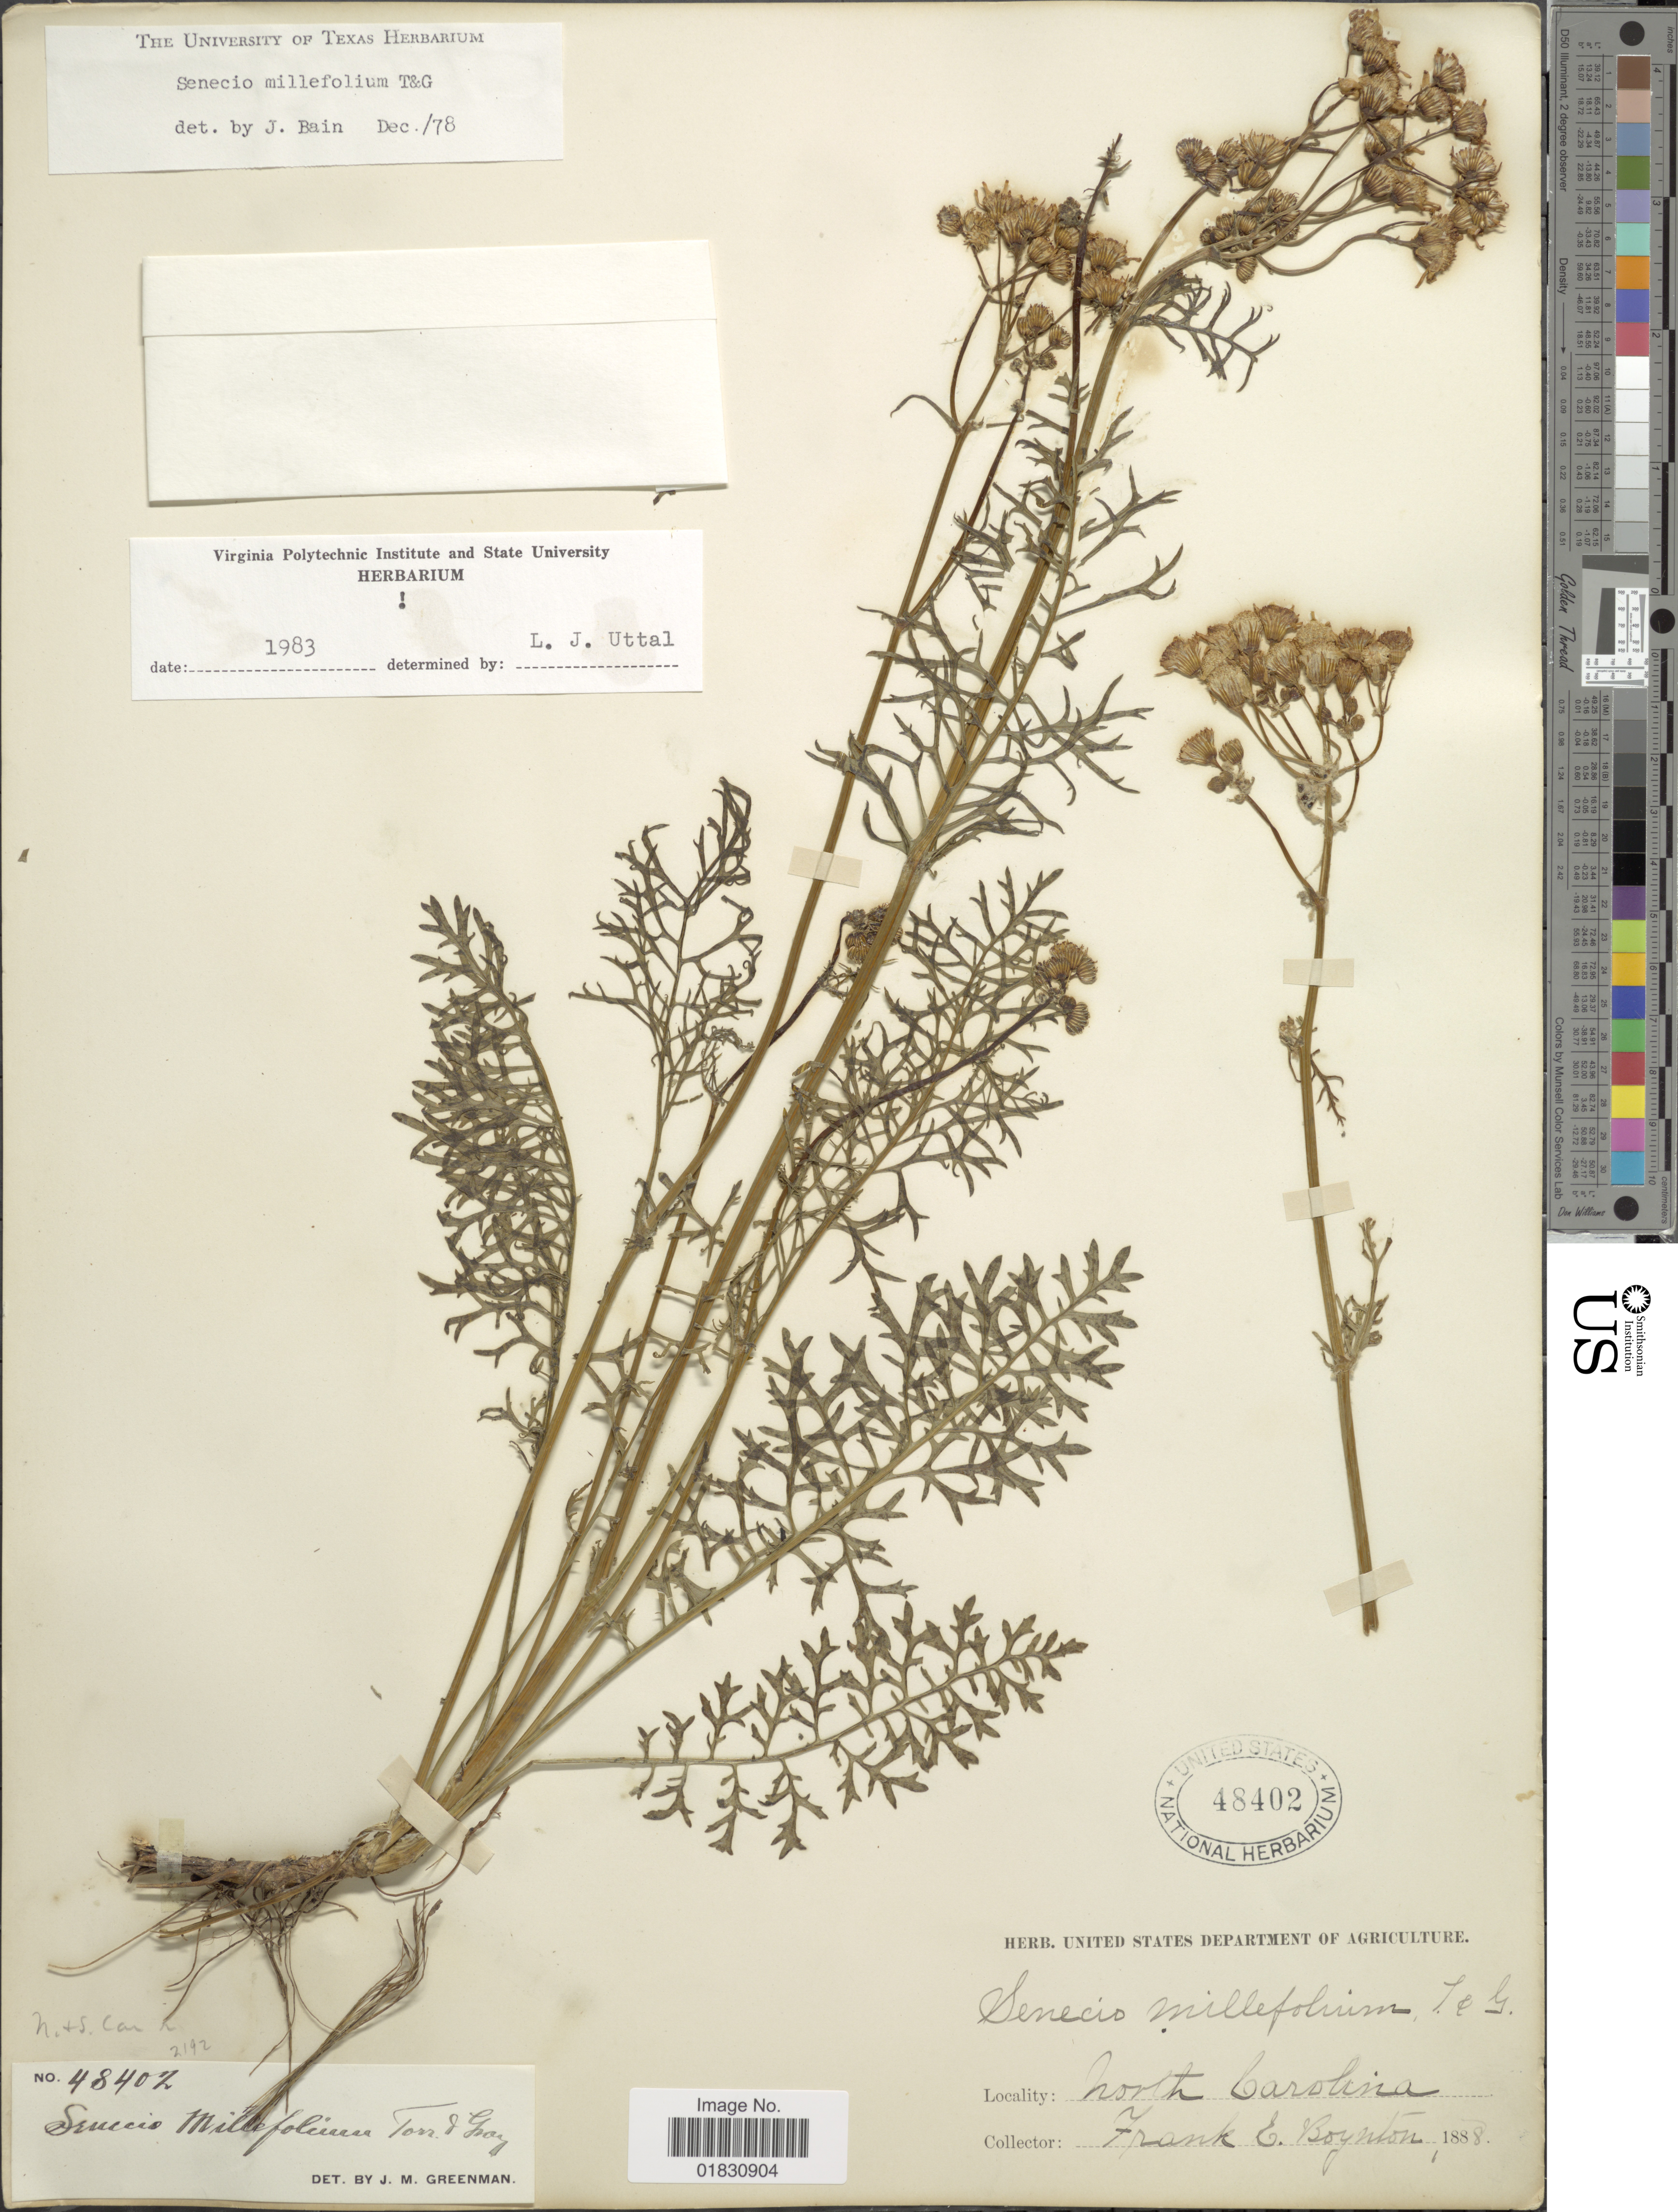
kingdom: Plantae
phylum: Tracheophyta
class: Magnoliopsida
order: Asterales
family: Asteraceae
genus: Packera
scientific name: Packera millefolium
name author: (Torr. & A. Gray) W.A. Weber & Á. Löve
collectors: F. Boynton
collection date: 1888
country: United States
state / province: North Carolina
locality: North Carolina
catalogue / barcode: US 48402